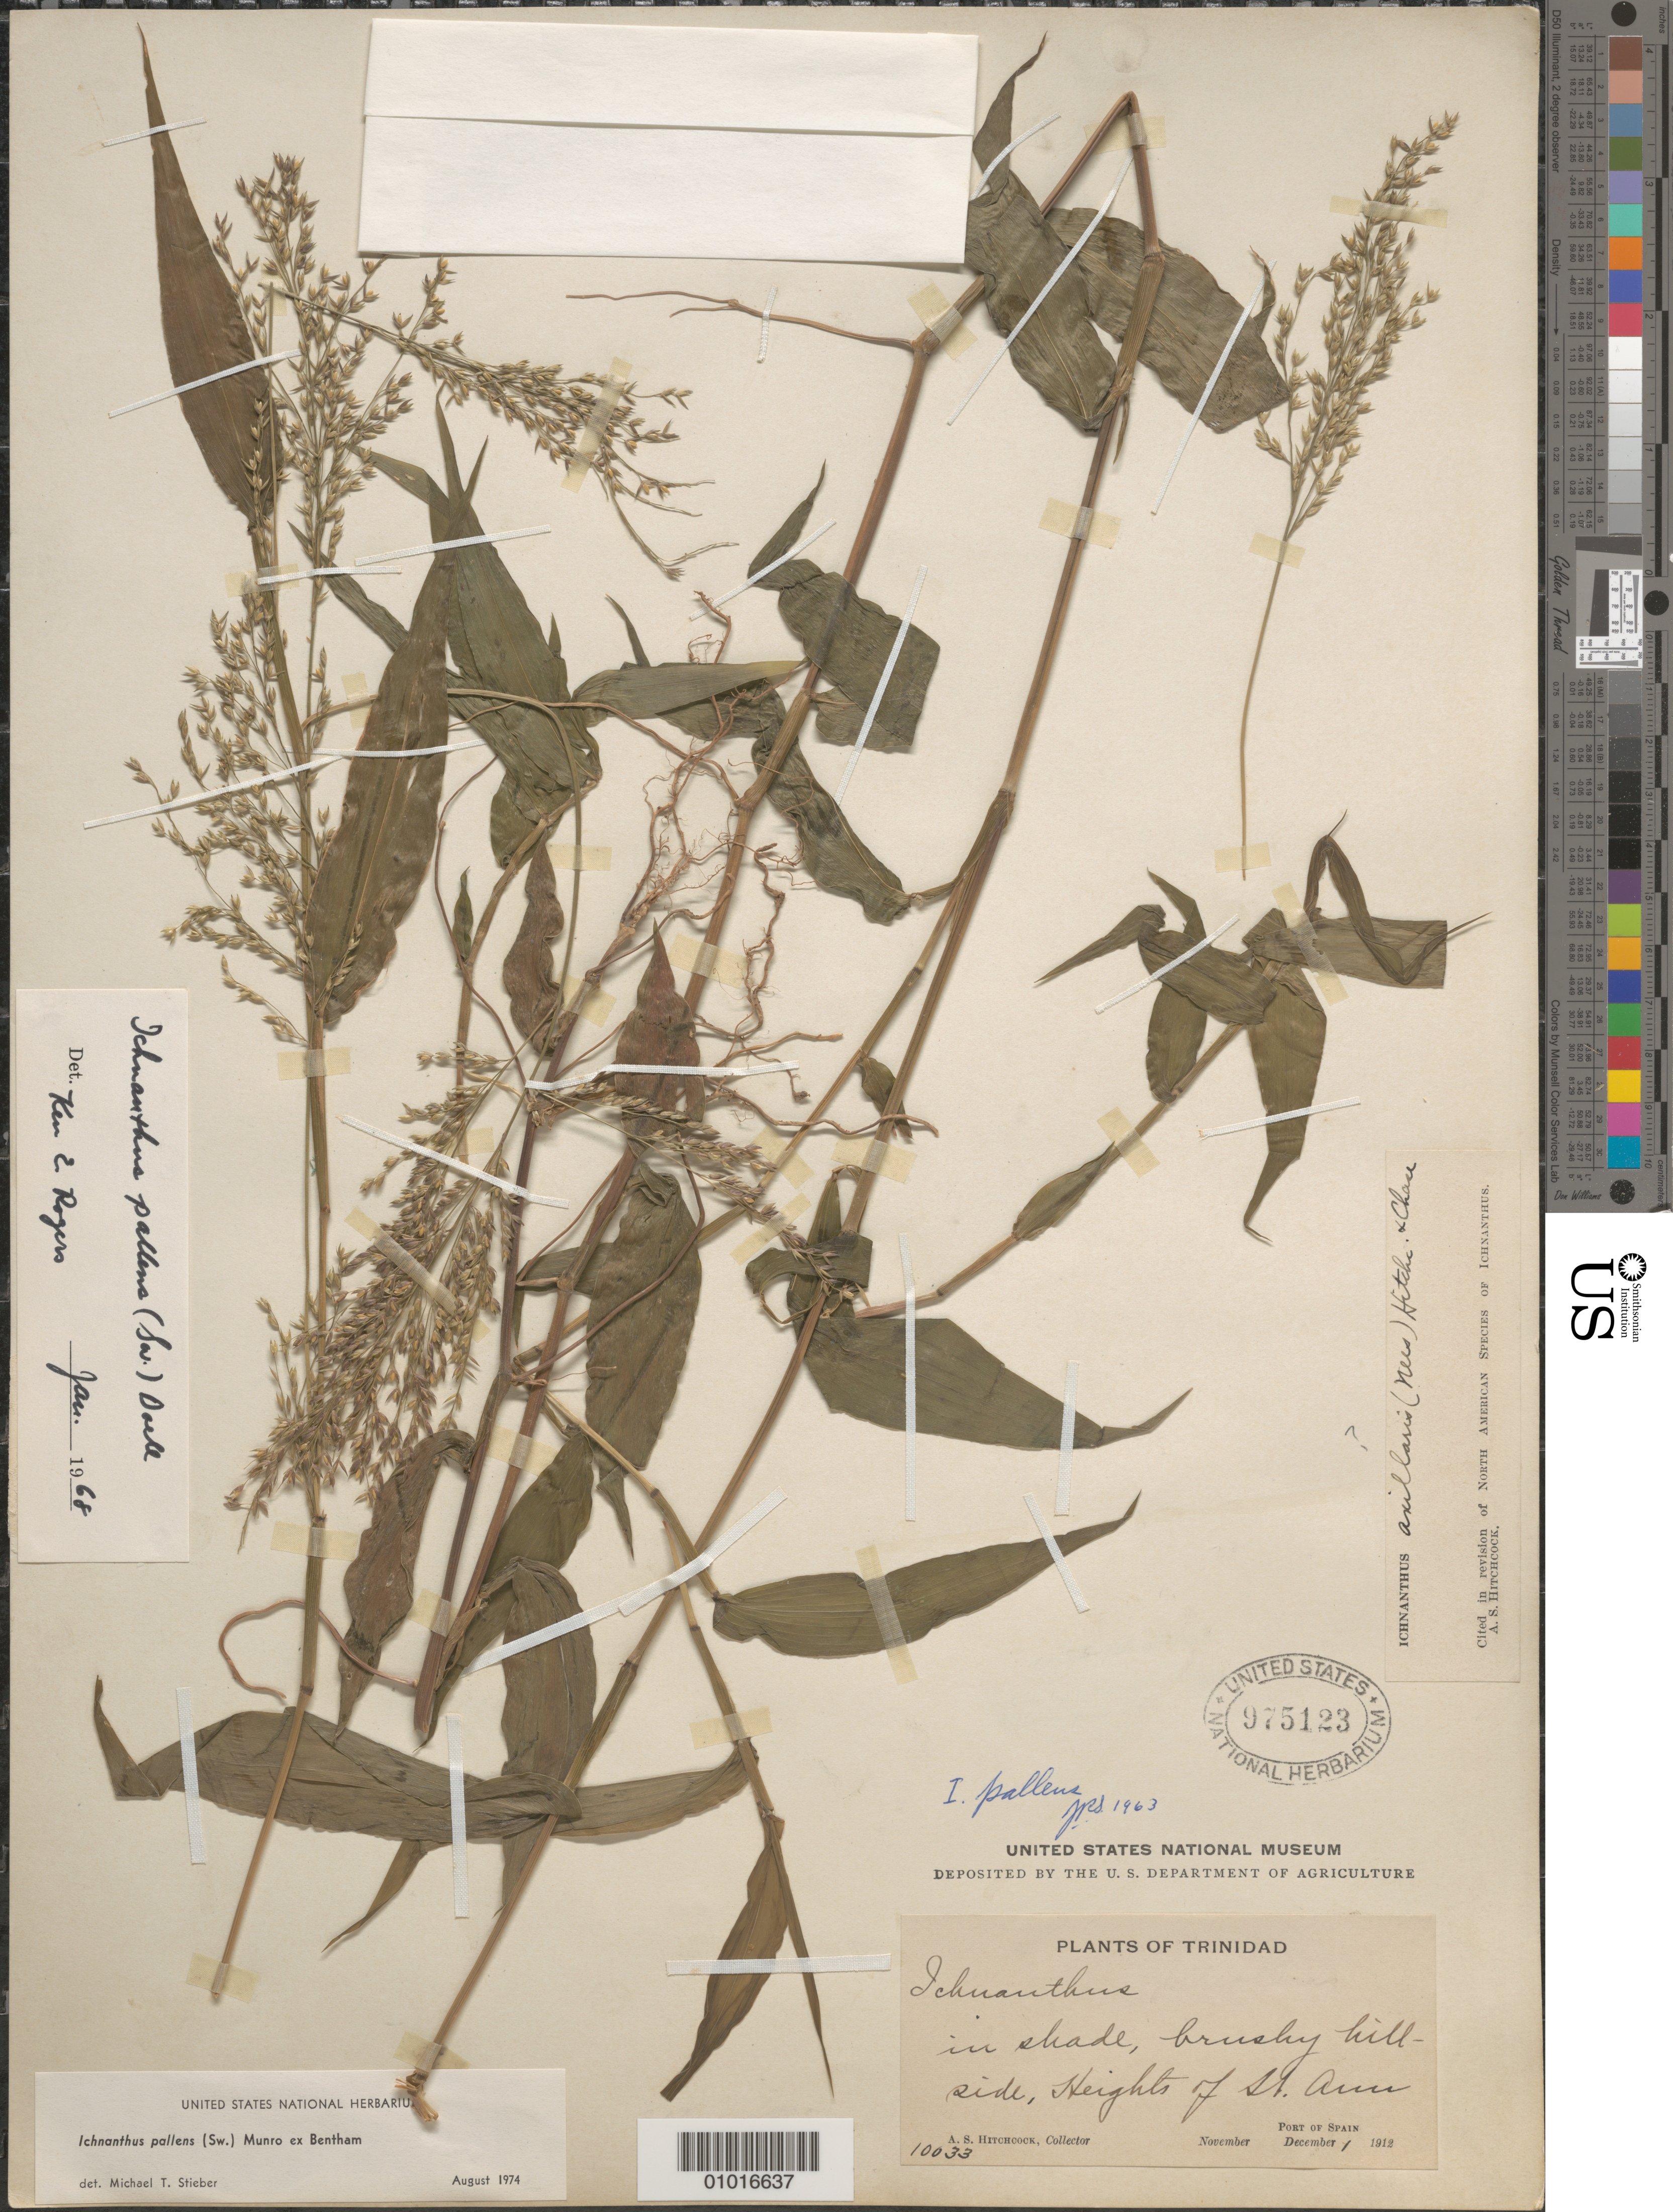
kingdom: Plantae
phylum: Tracheophyta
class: Liliopsida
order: Poales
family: Poaceae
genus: Ichnanthus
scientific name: Ichnanthus pallens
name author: (Sw.) Munro ex Benth.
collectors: A. S. Hitchcock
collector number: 10033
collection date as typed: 01 Dec 1912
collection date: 1912-12-01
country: Trinidad and Tobago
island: Trinidad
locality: Heights of St. Ann, Port of Spain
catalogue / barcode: US 975123